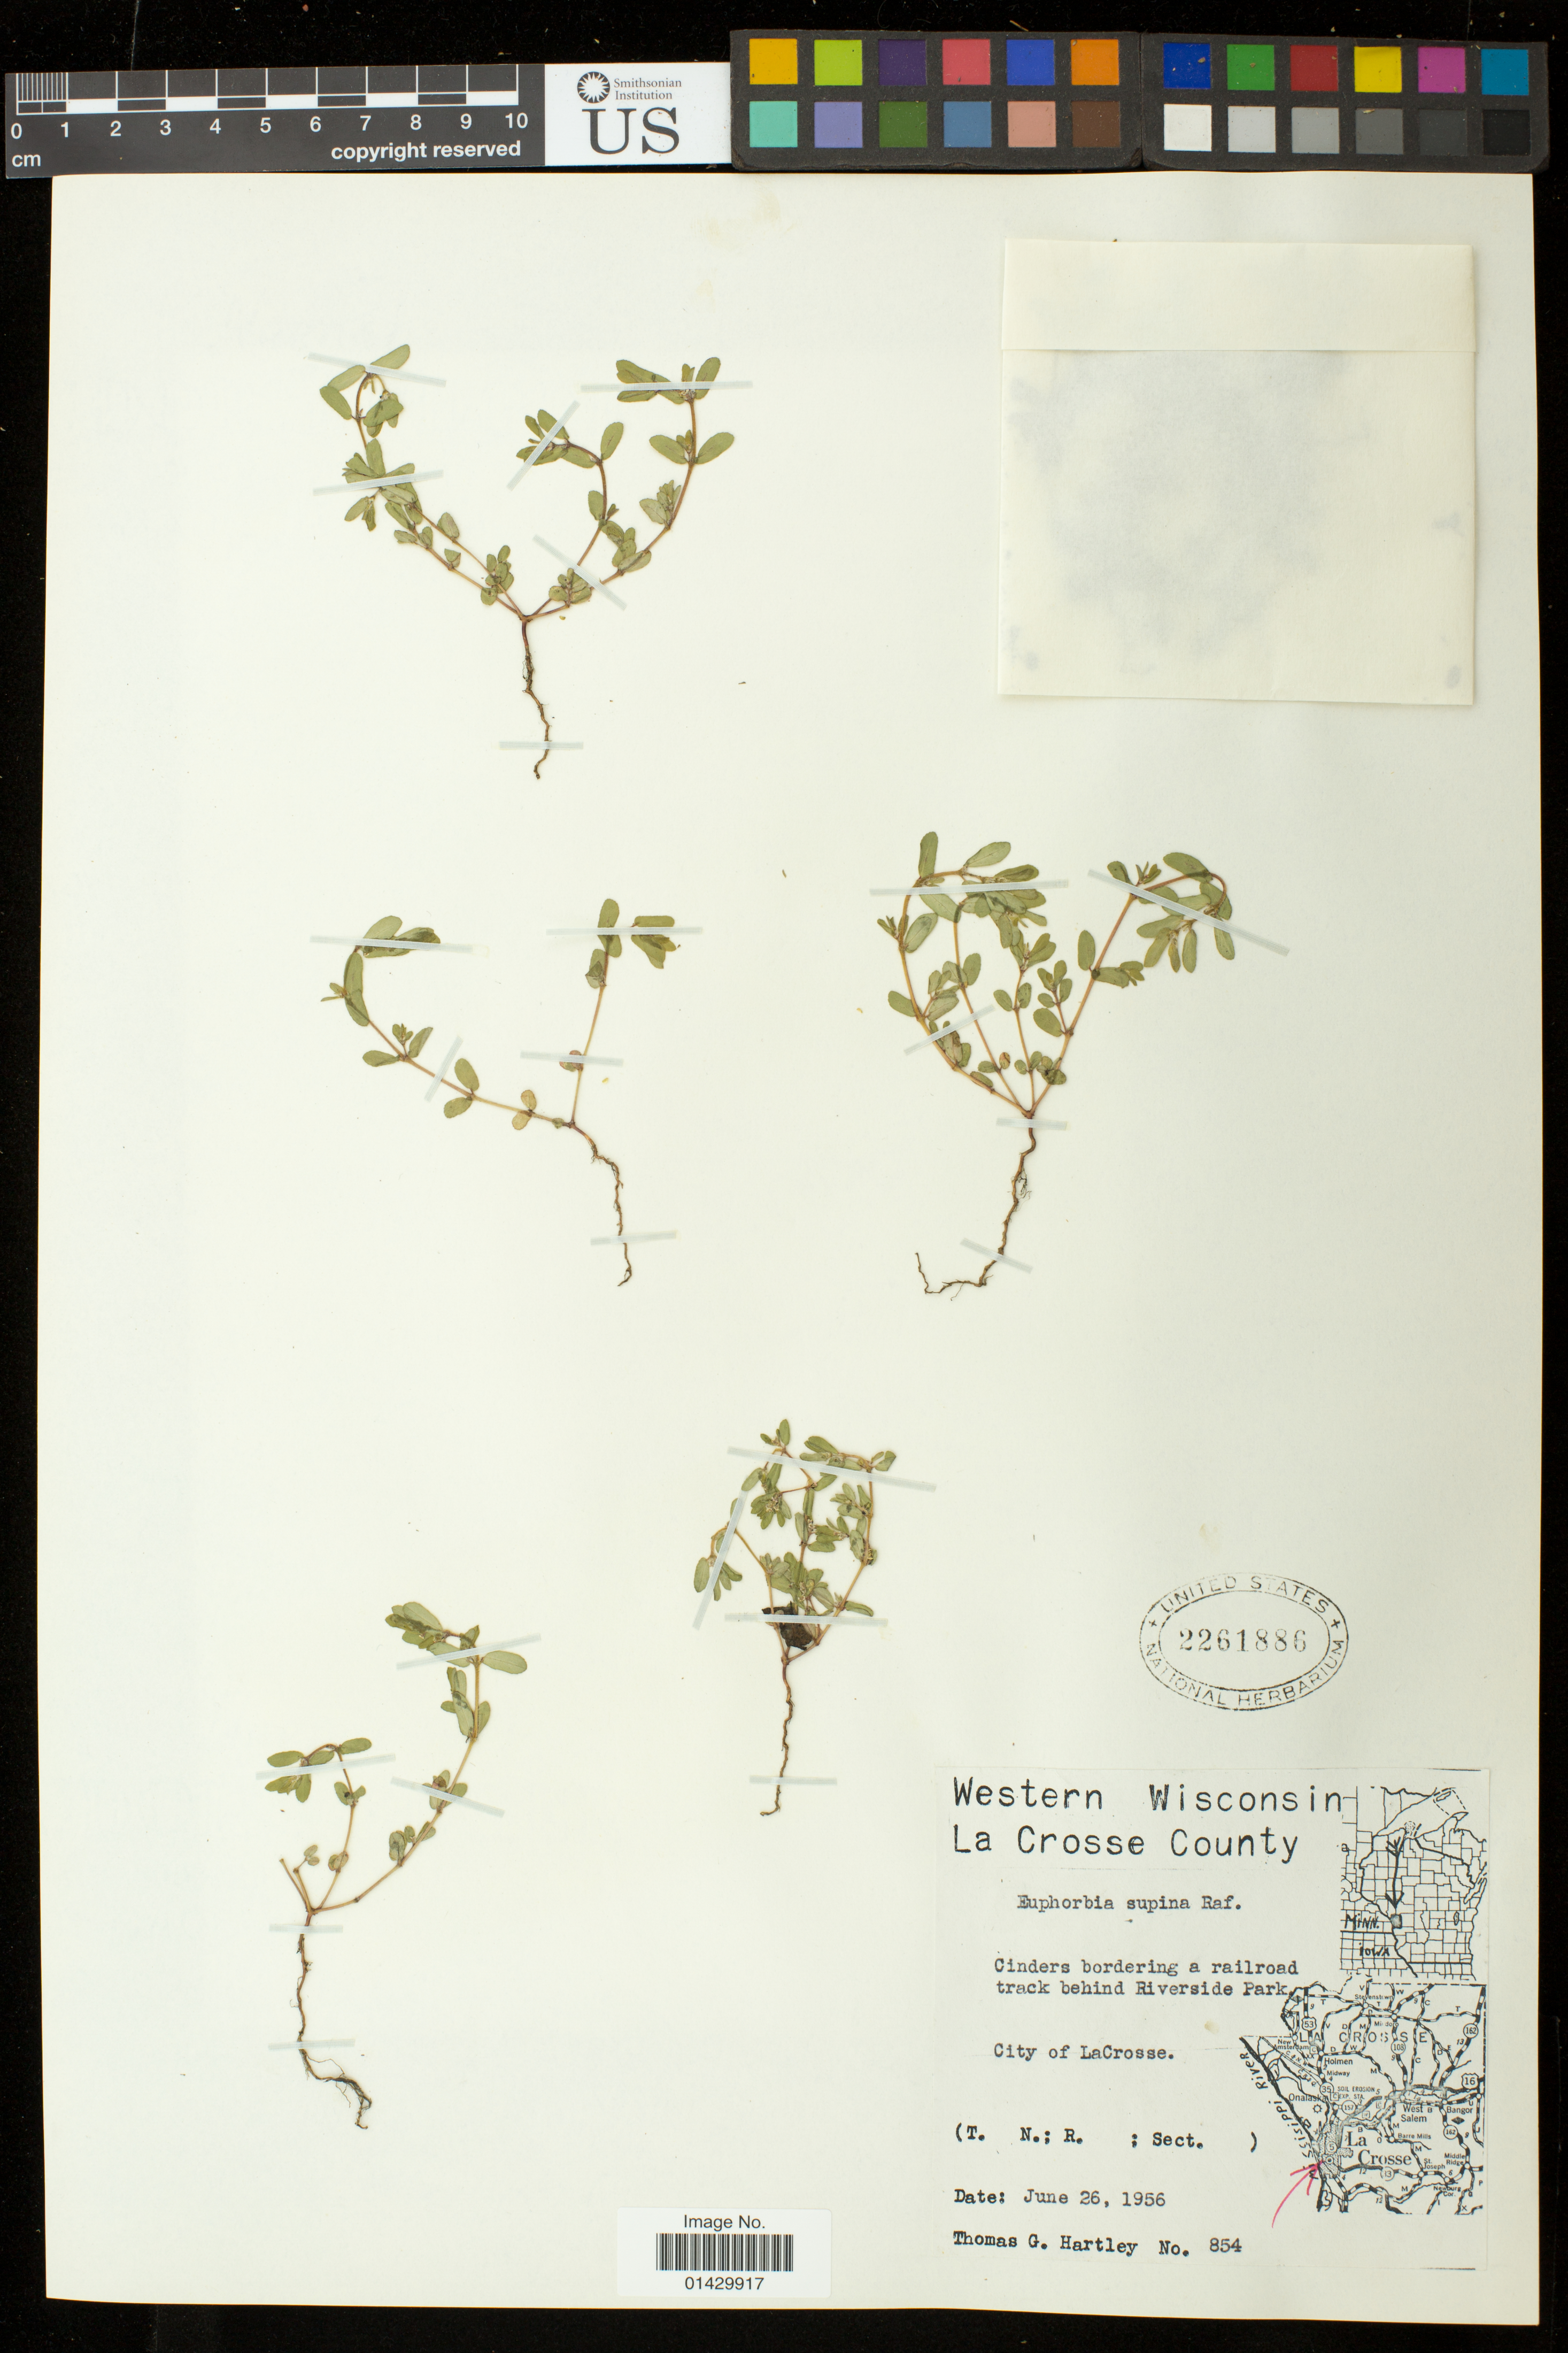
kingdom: Plantae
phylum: Tracheophyta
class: Magnoliopsida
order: Malpighiales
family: Euphorbiaceae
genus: Euphorbia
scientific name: Euphorbia maculata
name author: L.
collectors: T. G. Hartley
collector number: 854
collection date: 1956-06-26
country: United States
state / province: Wisconsin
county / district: LaCrosse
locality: Cinders bordering a railroad track behind Riverside park. City of LaCrosse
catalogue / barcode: US 2261886